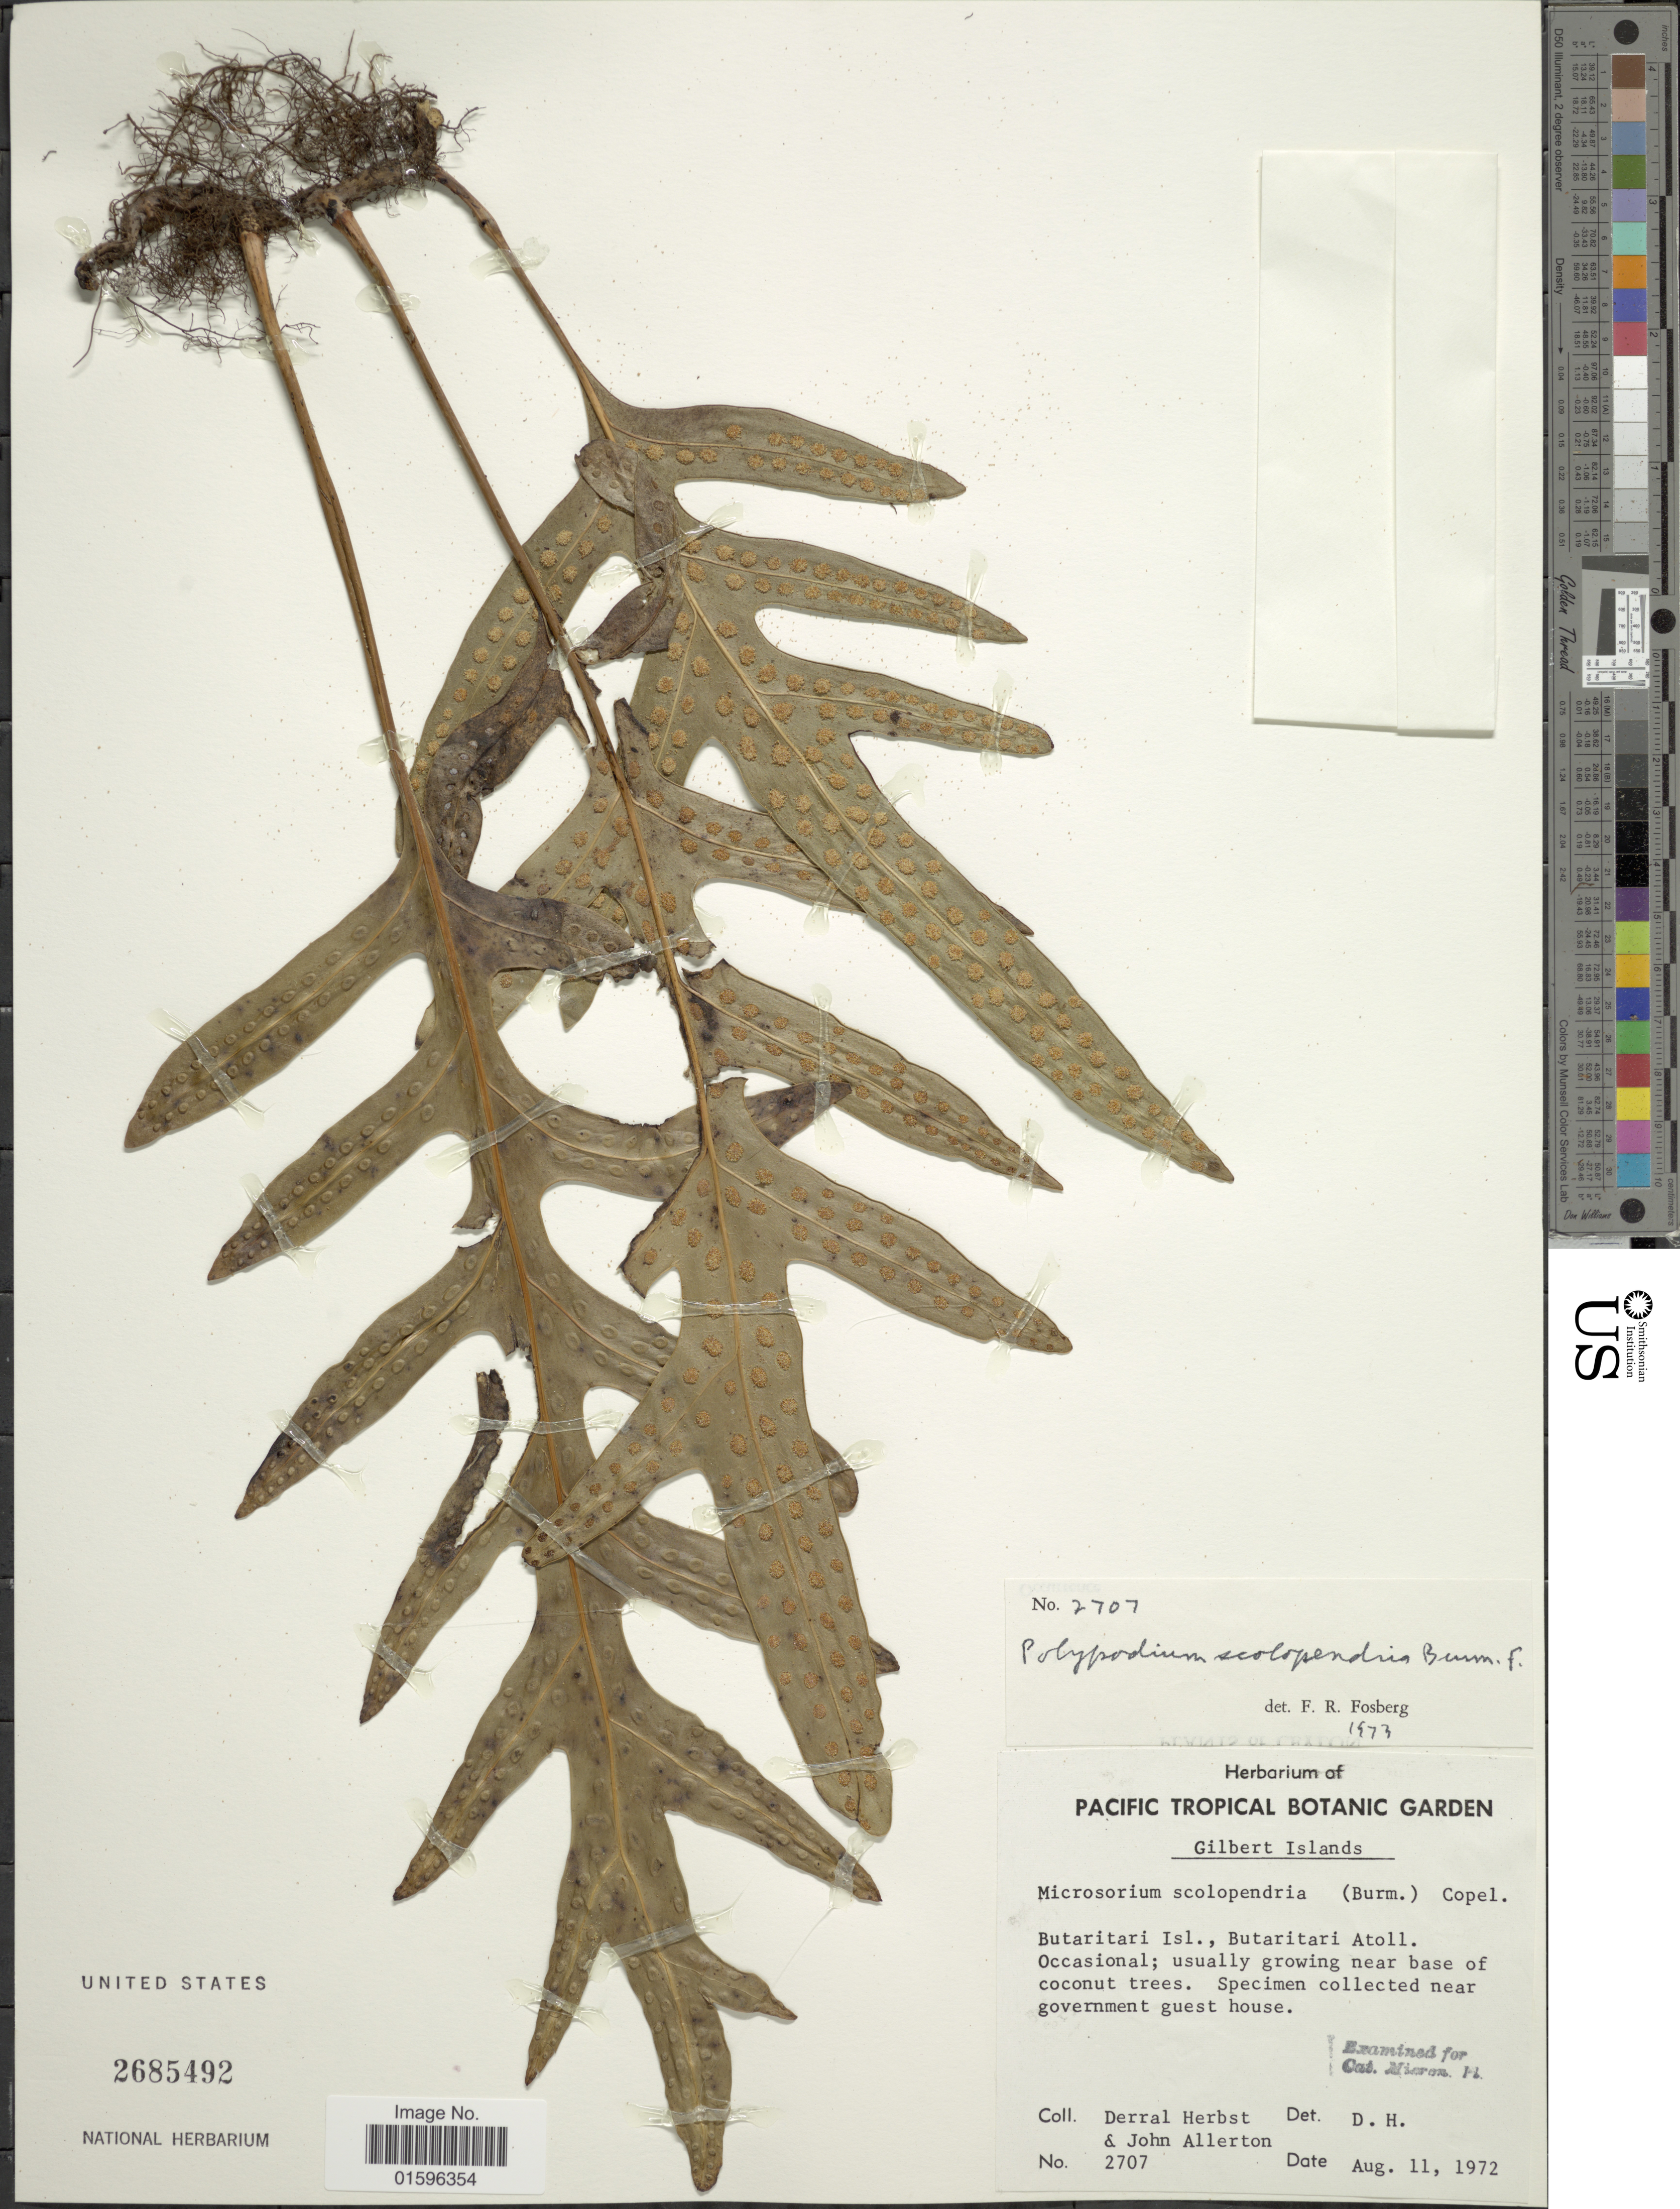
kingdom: Plantae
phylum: Tracheophyta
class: Polypodiopsida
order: Polypodiales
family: Polypodiaceae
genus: Polypodium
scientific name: Polypodium scolopendria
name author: Burm. f.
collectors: D. R. Herbst & J. Allerton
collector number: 2707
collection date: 1972-08-11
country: Kiribati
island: Butaritari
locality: Gilbert Islands, Butaritari Isl., Butaritari Atoll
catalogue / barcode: US 2685492